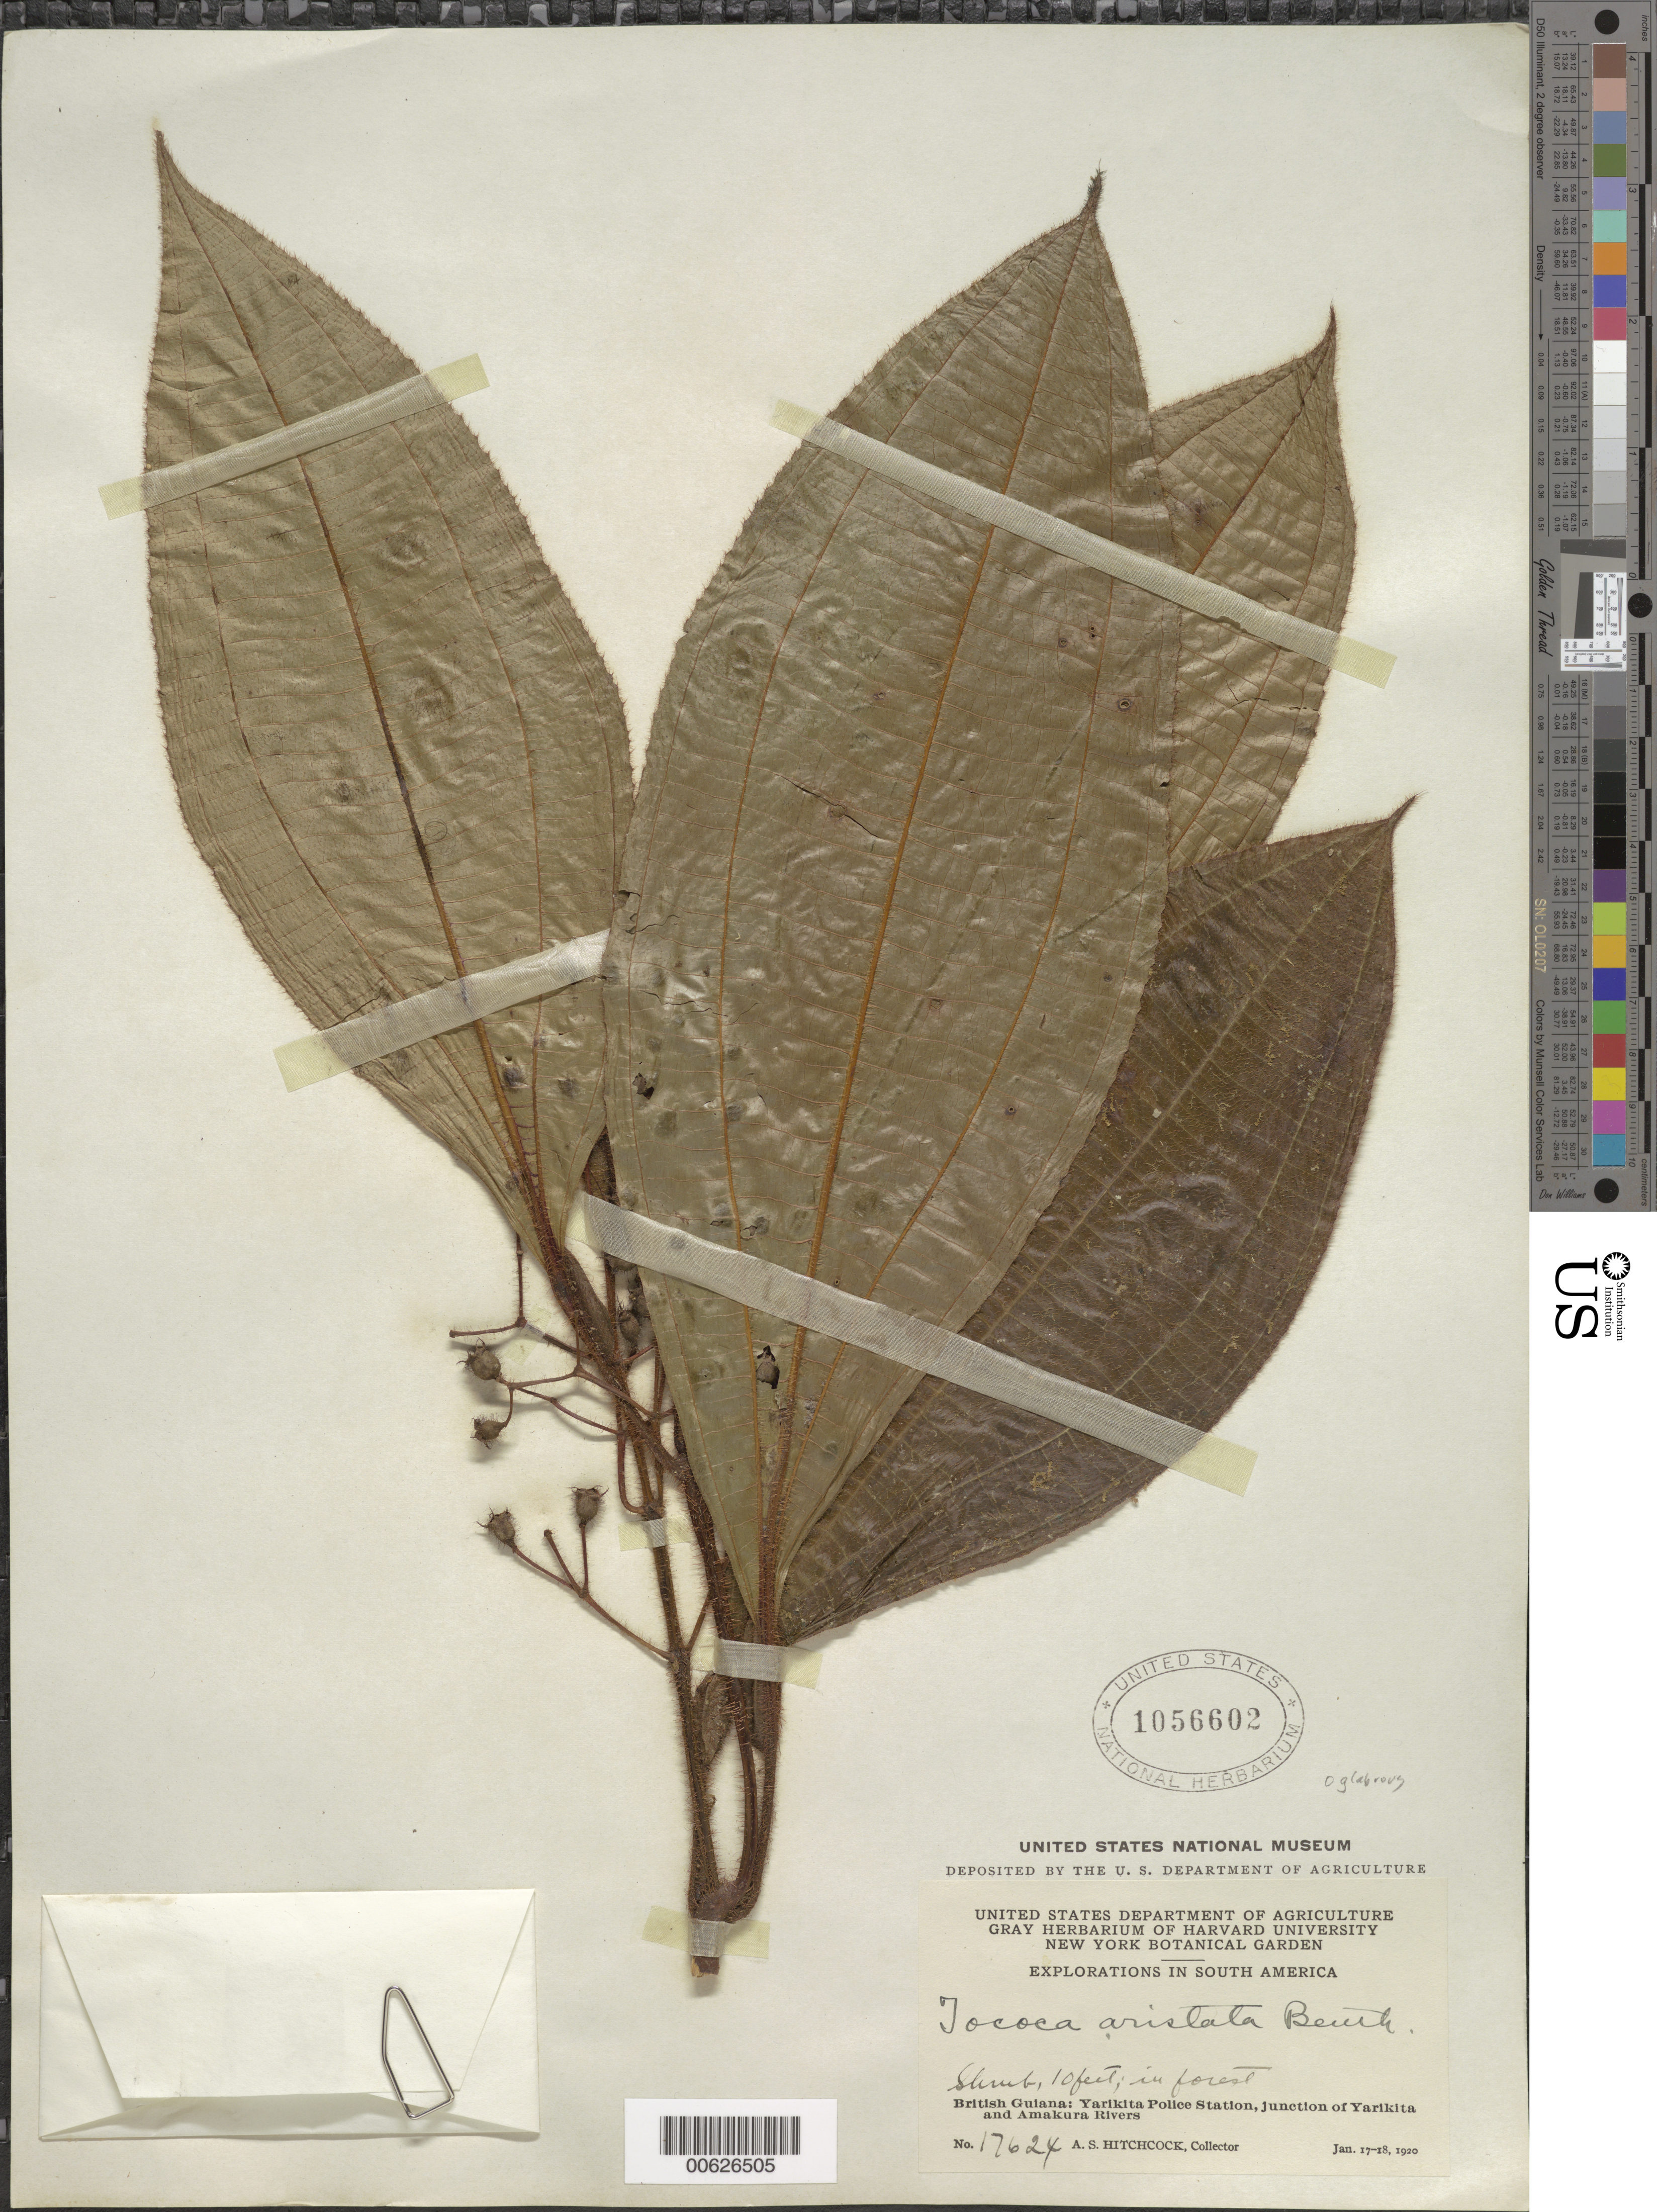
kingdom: Plantae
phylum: Tracheophyta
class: Magnoliopsida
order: Myrtales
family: Melastomataceae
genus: Tococa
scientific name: Tococa aristata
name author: Benth.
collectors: A. S. Hitchcock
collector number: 17624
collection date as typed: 17-Jan-20 to 18-Jan-20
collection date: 1920-01-17/1920-01-18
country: Guyana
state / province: Barima-Waini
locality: Yarikita Police Sta., junct. of Yarikita & Amakura Rivers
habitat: Forest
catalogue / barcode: US 1056602